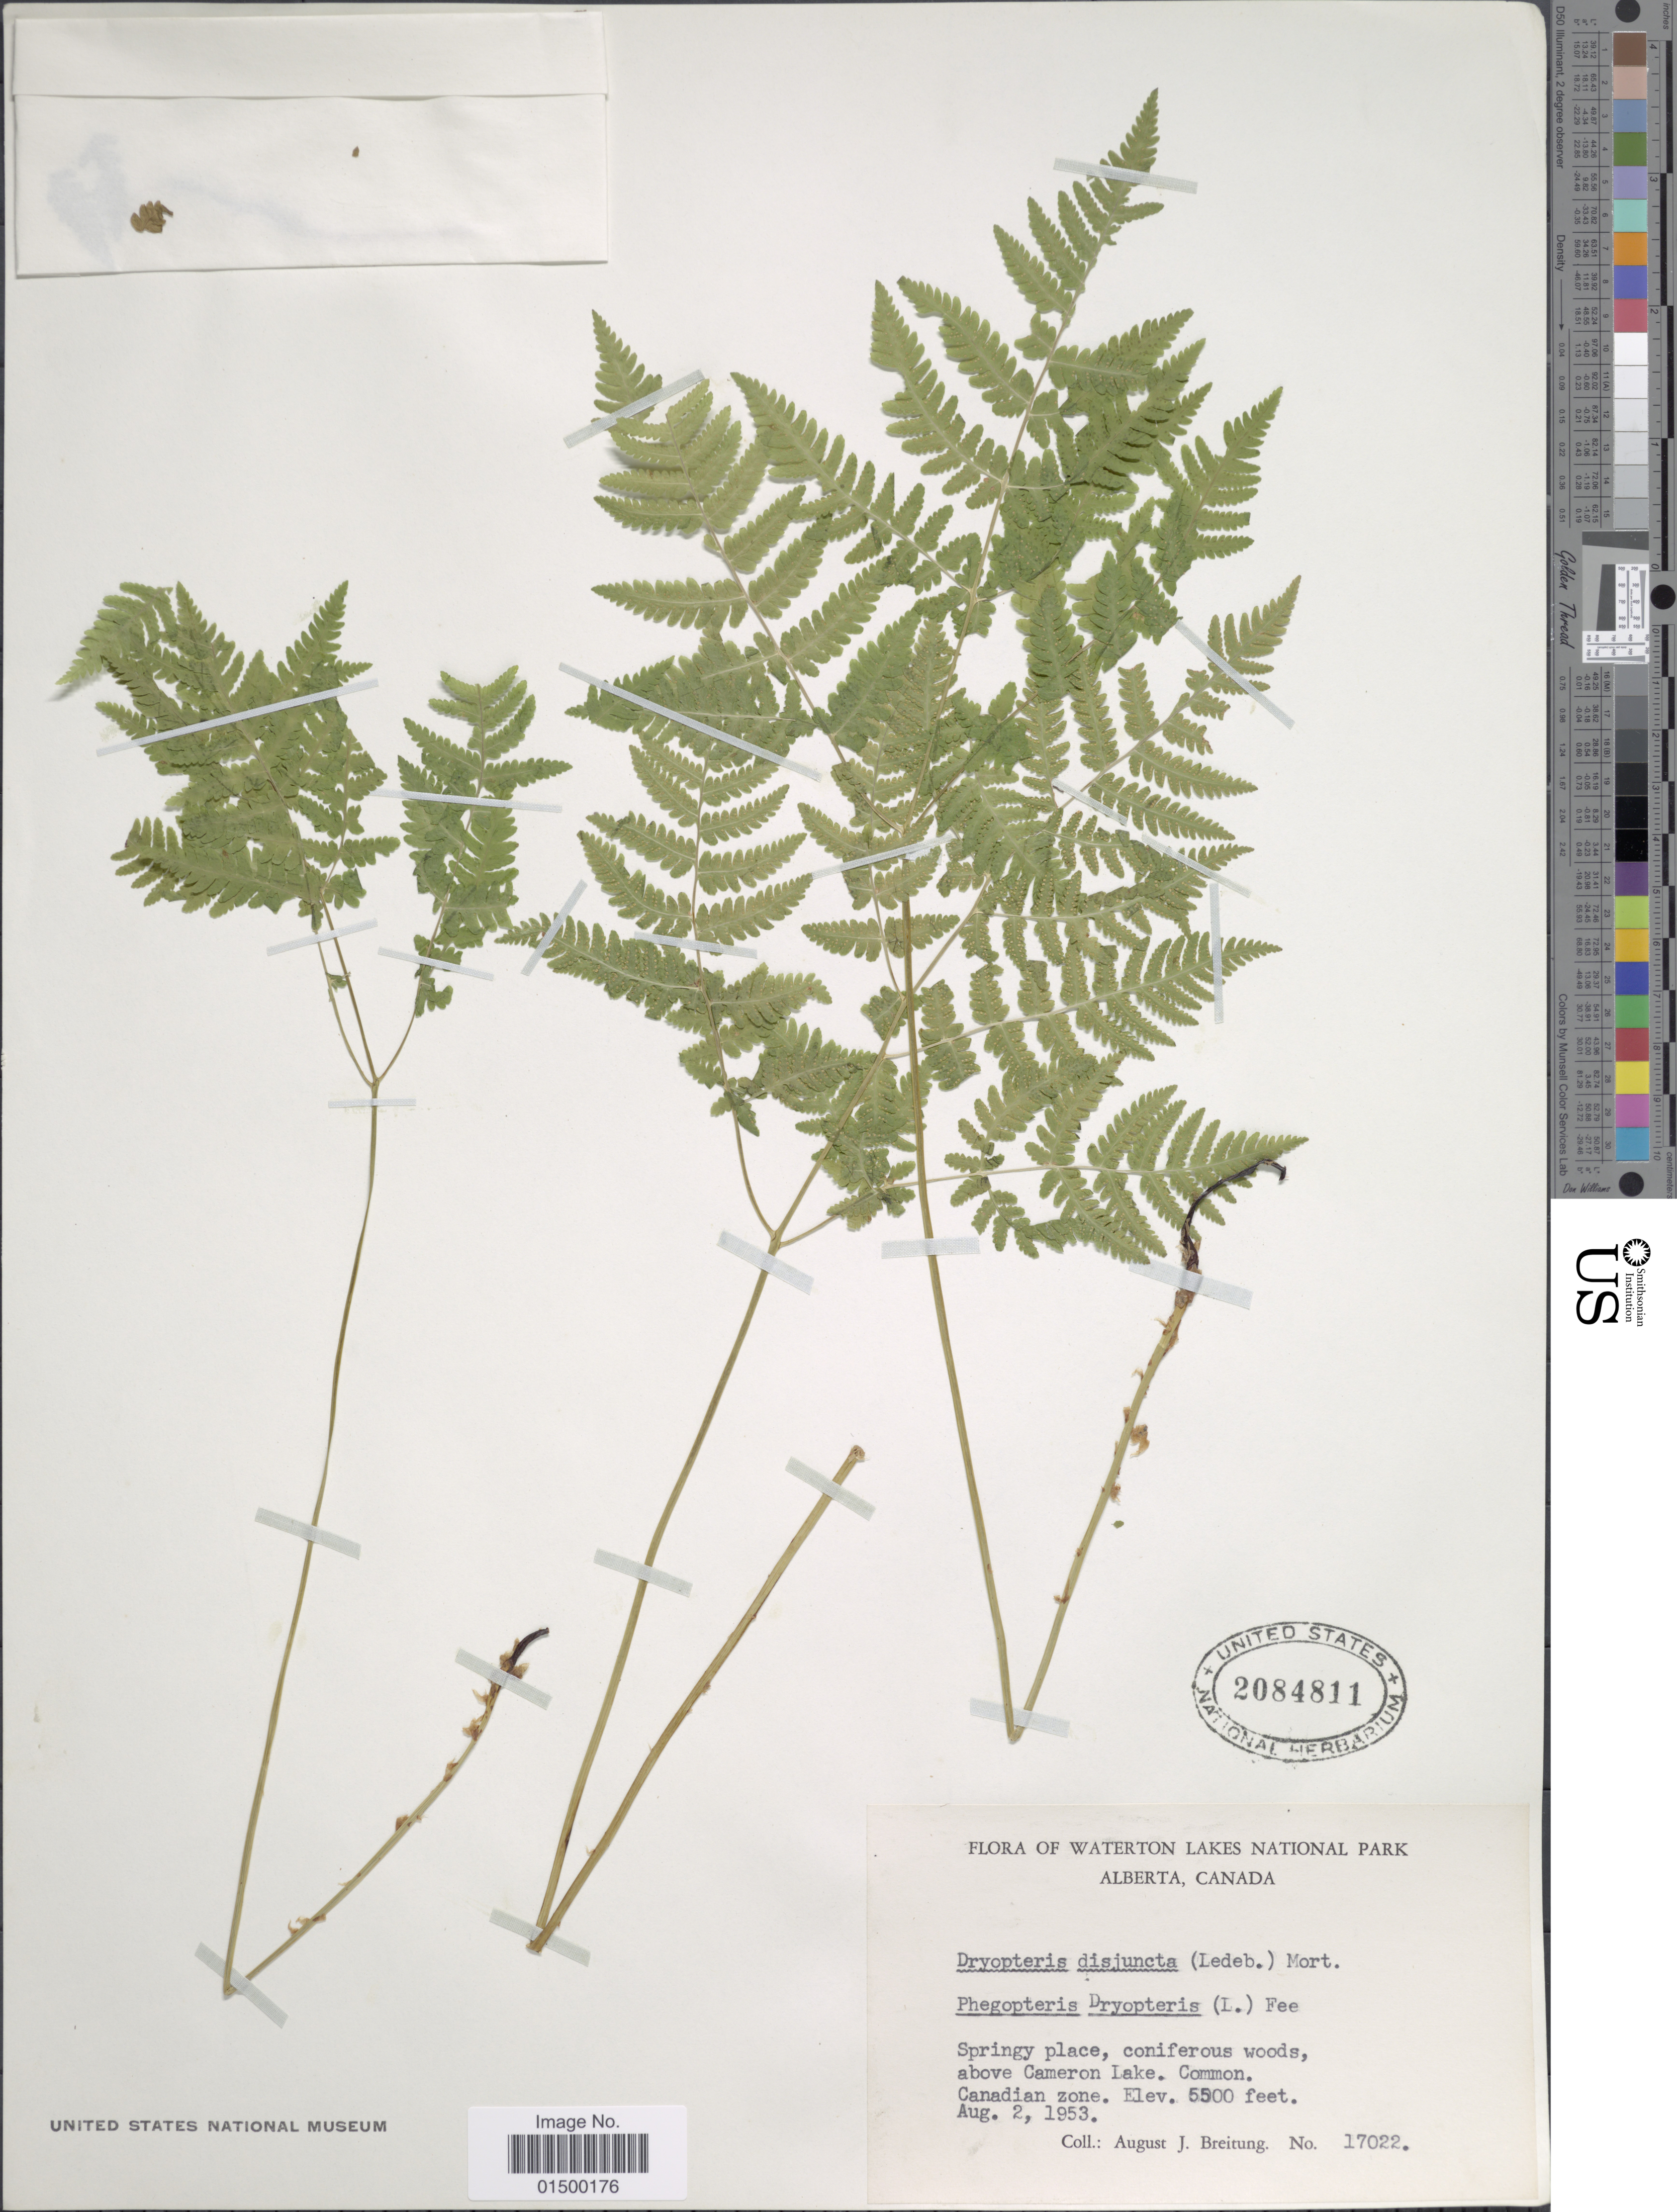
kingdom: Plantae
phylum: Tracheophyta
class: Polypodiopsida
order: Polypodiales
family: Cystopteridaceae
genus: Gymnocarpium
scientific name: Gymnocarpium disjunctum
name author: (Rupr.) Ching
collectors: A. Breitung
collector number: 17022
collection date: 1953-08-02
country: Canada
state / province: Alberta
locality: Springy place, aoniferous woods, above Cameron lake. Common. Canadian zone.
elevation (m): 1676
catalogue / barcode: US 2084811